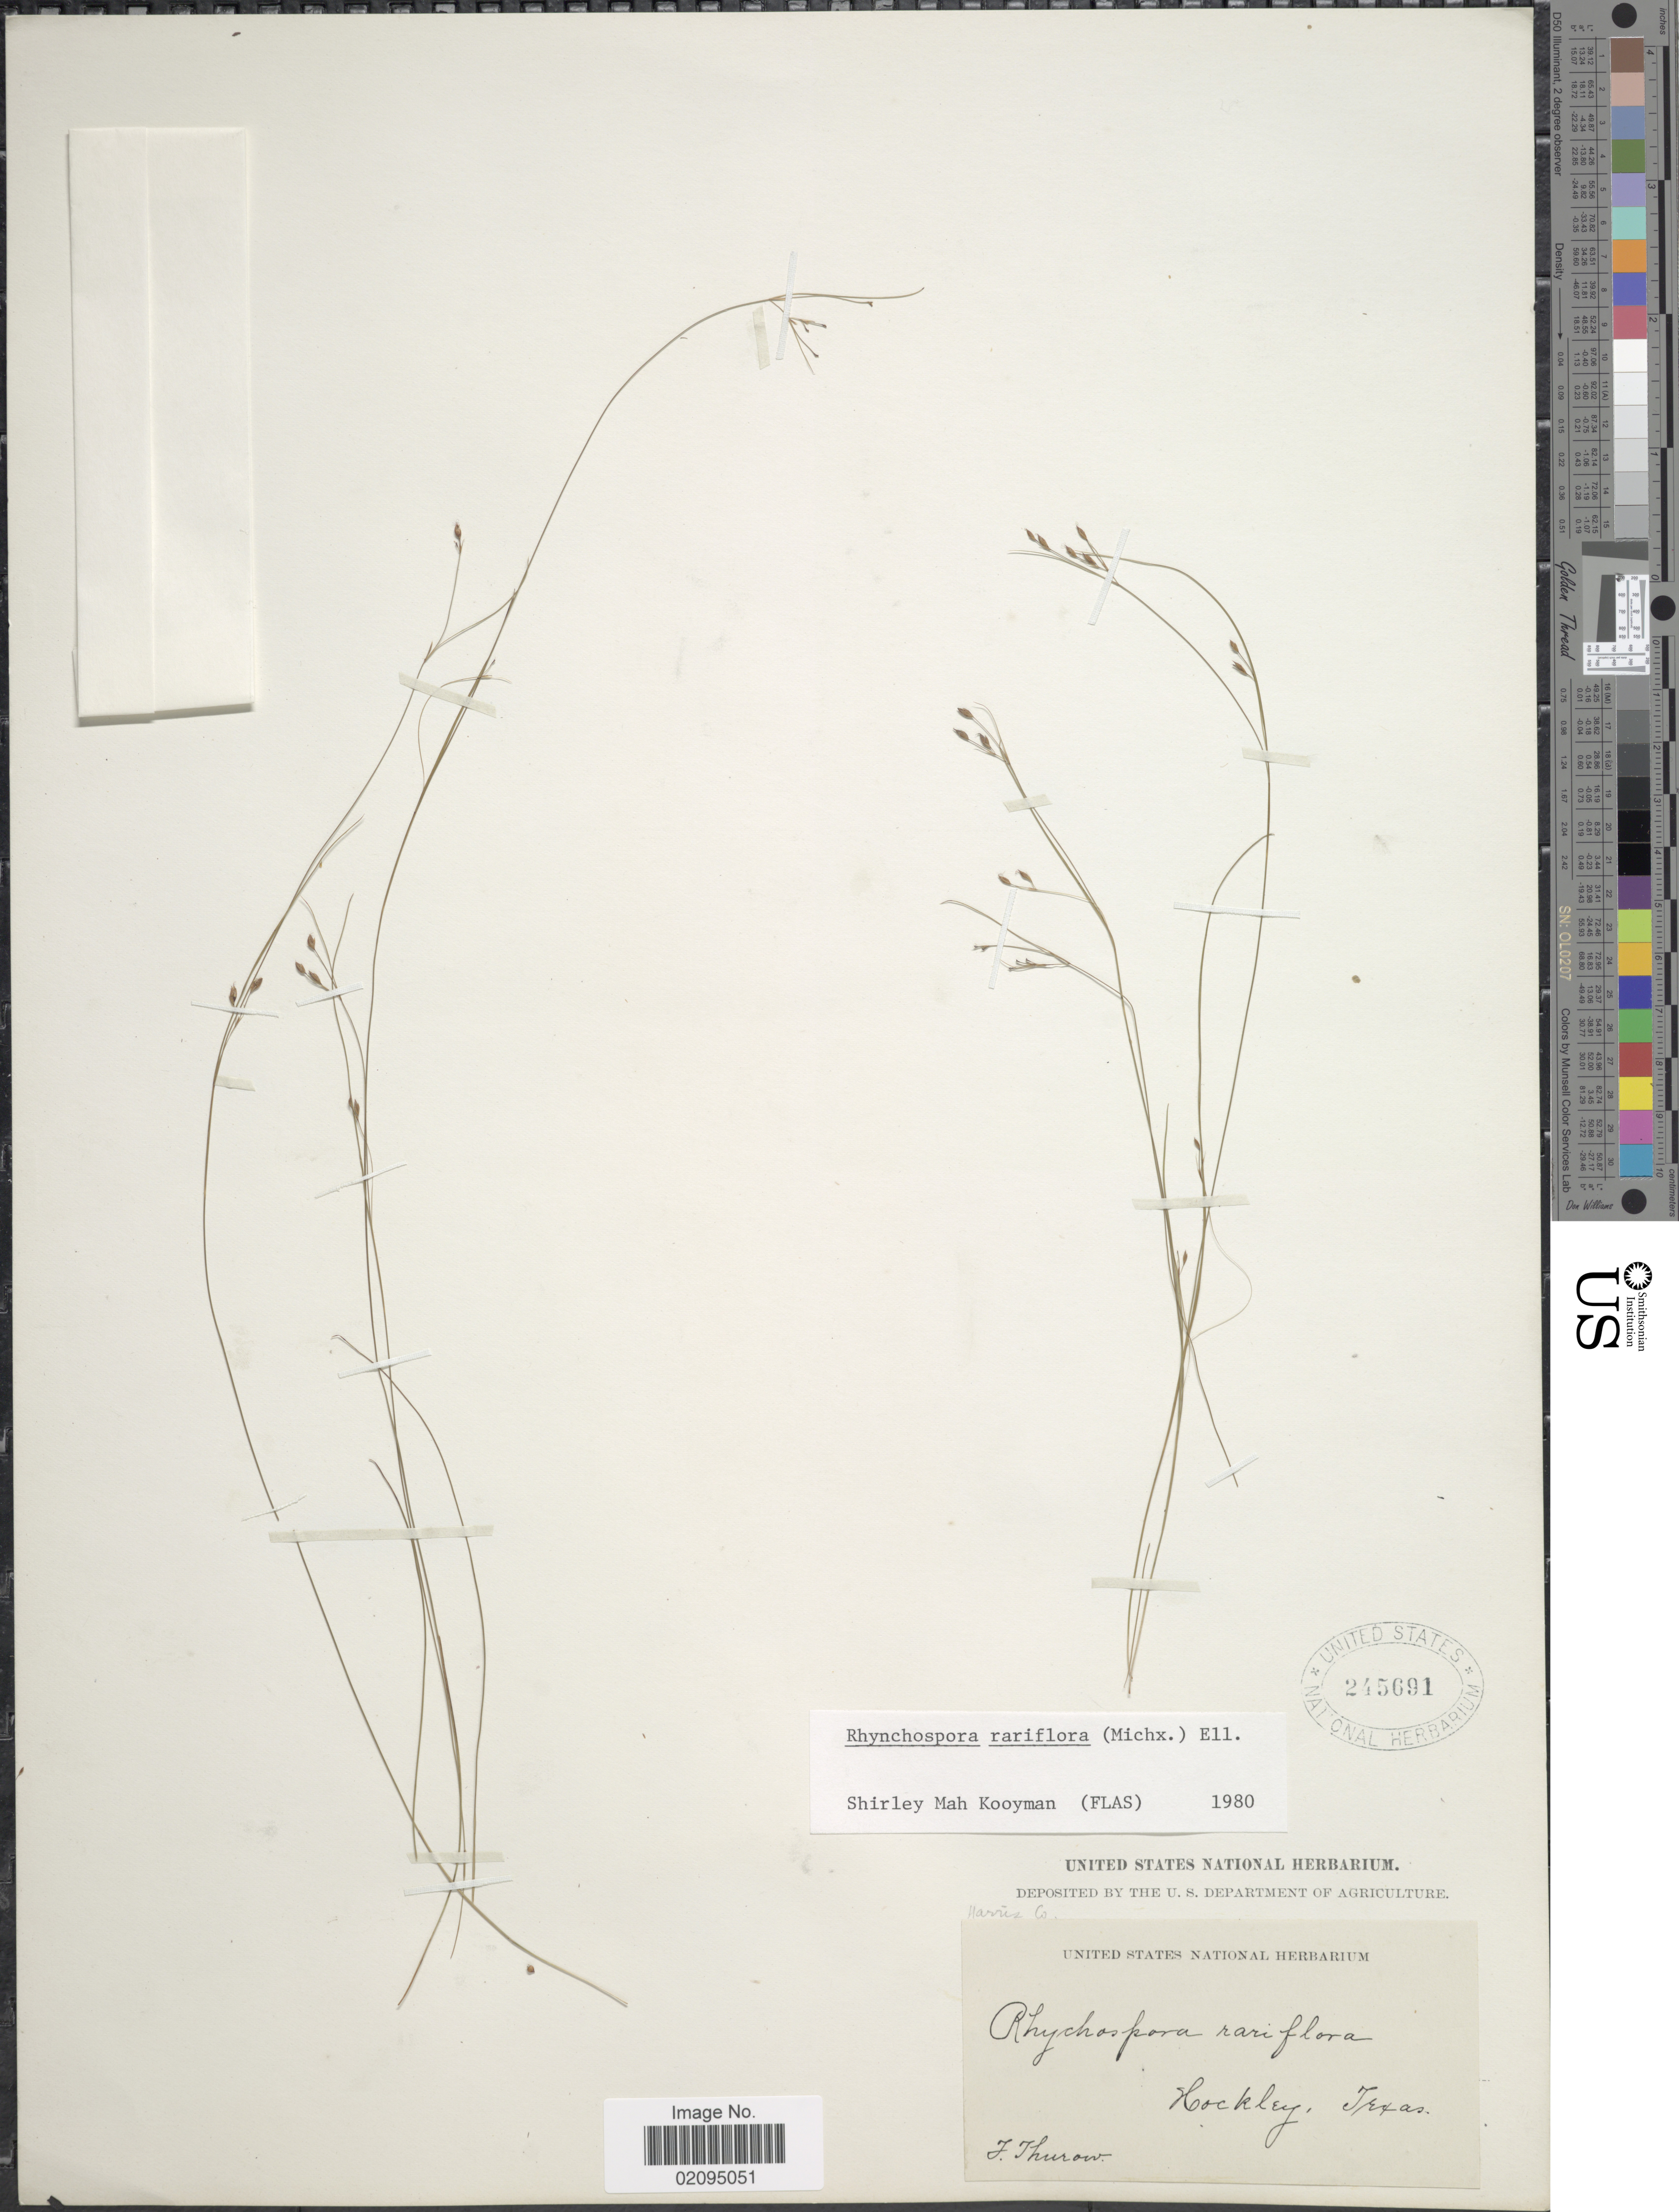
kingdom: Plantae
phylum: Tracheophyta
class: Liliopsida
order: Poales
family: Cyperaceae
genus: Rhynchospora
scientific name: Rhynchospora rariflora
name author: (Michx.) Elliott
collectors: F. W. Thurow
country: United States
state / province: Texas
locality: Hockley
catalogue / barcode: US 245691